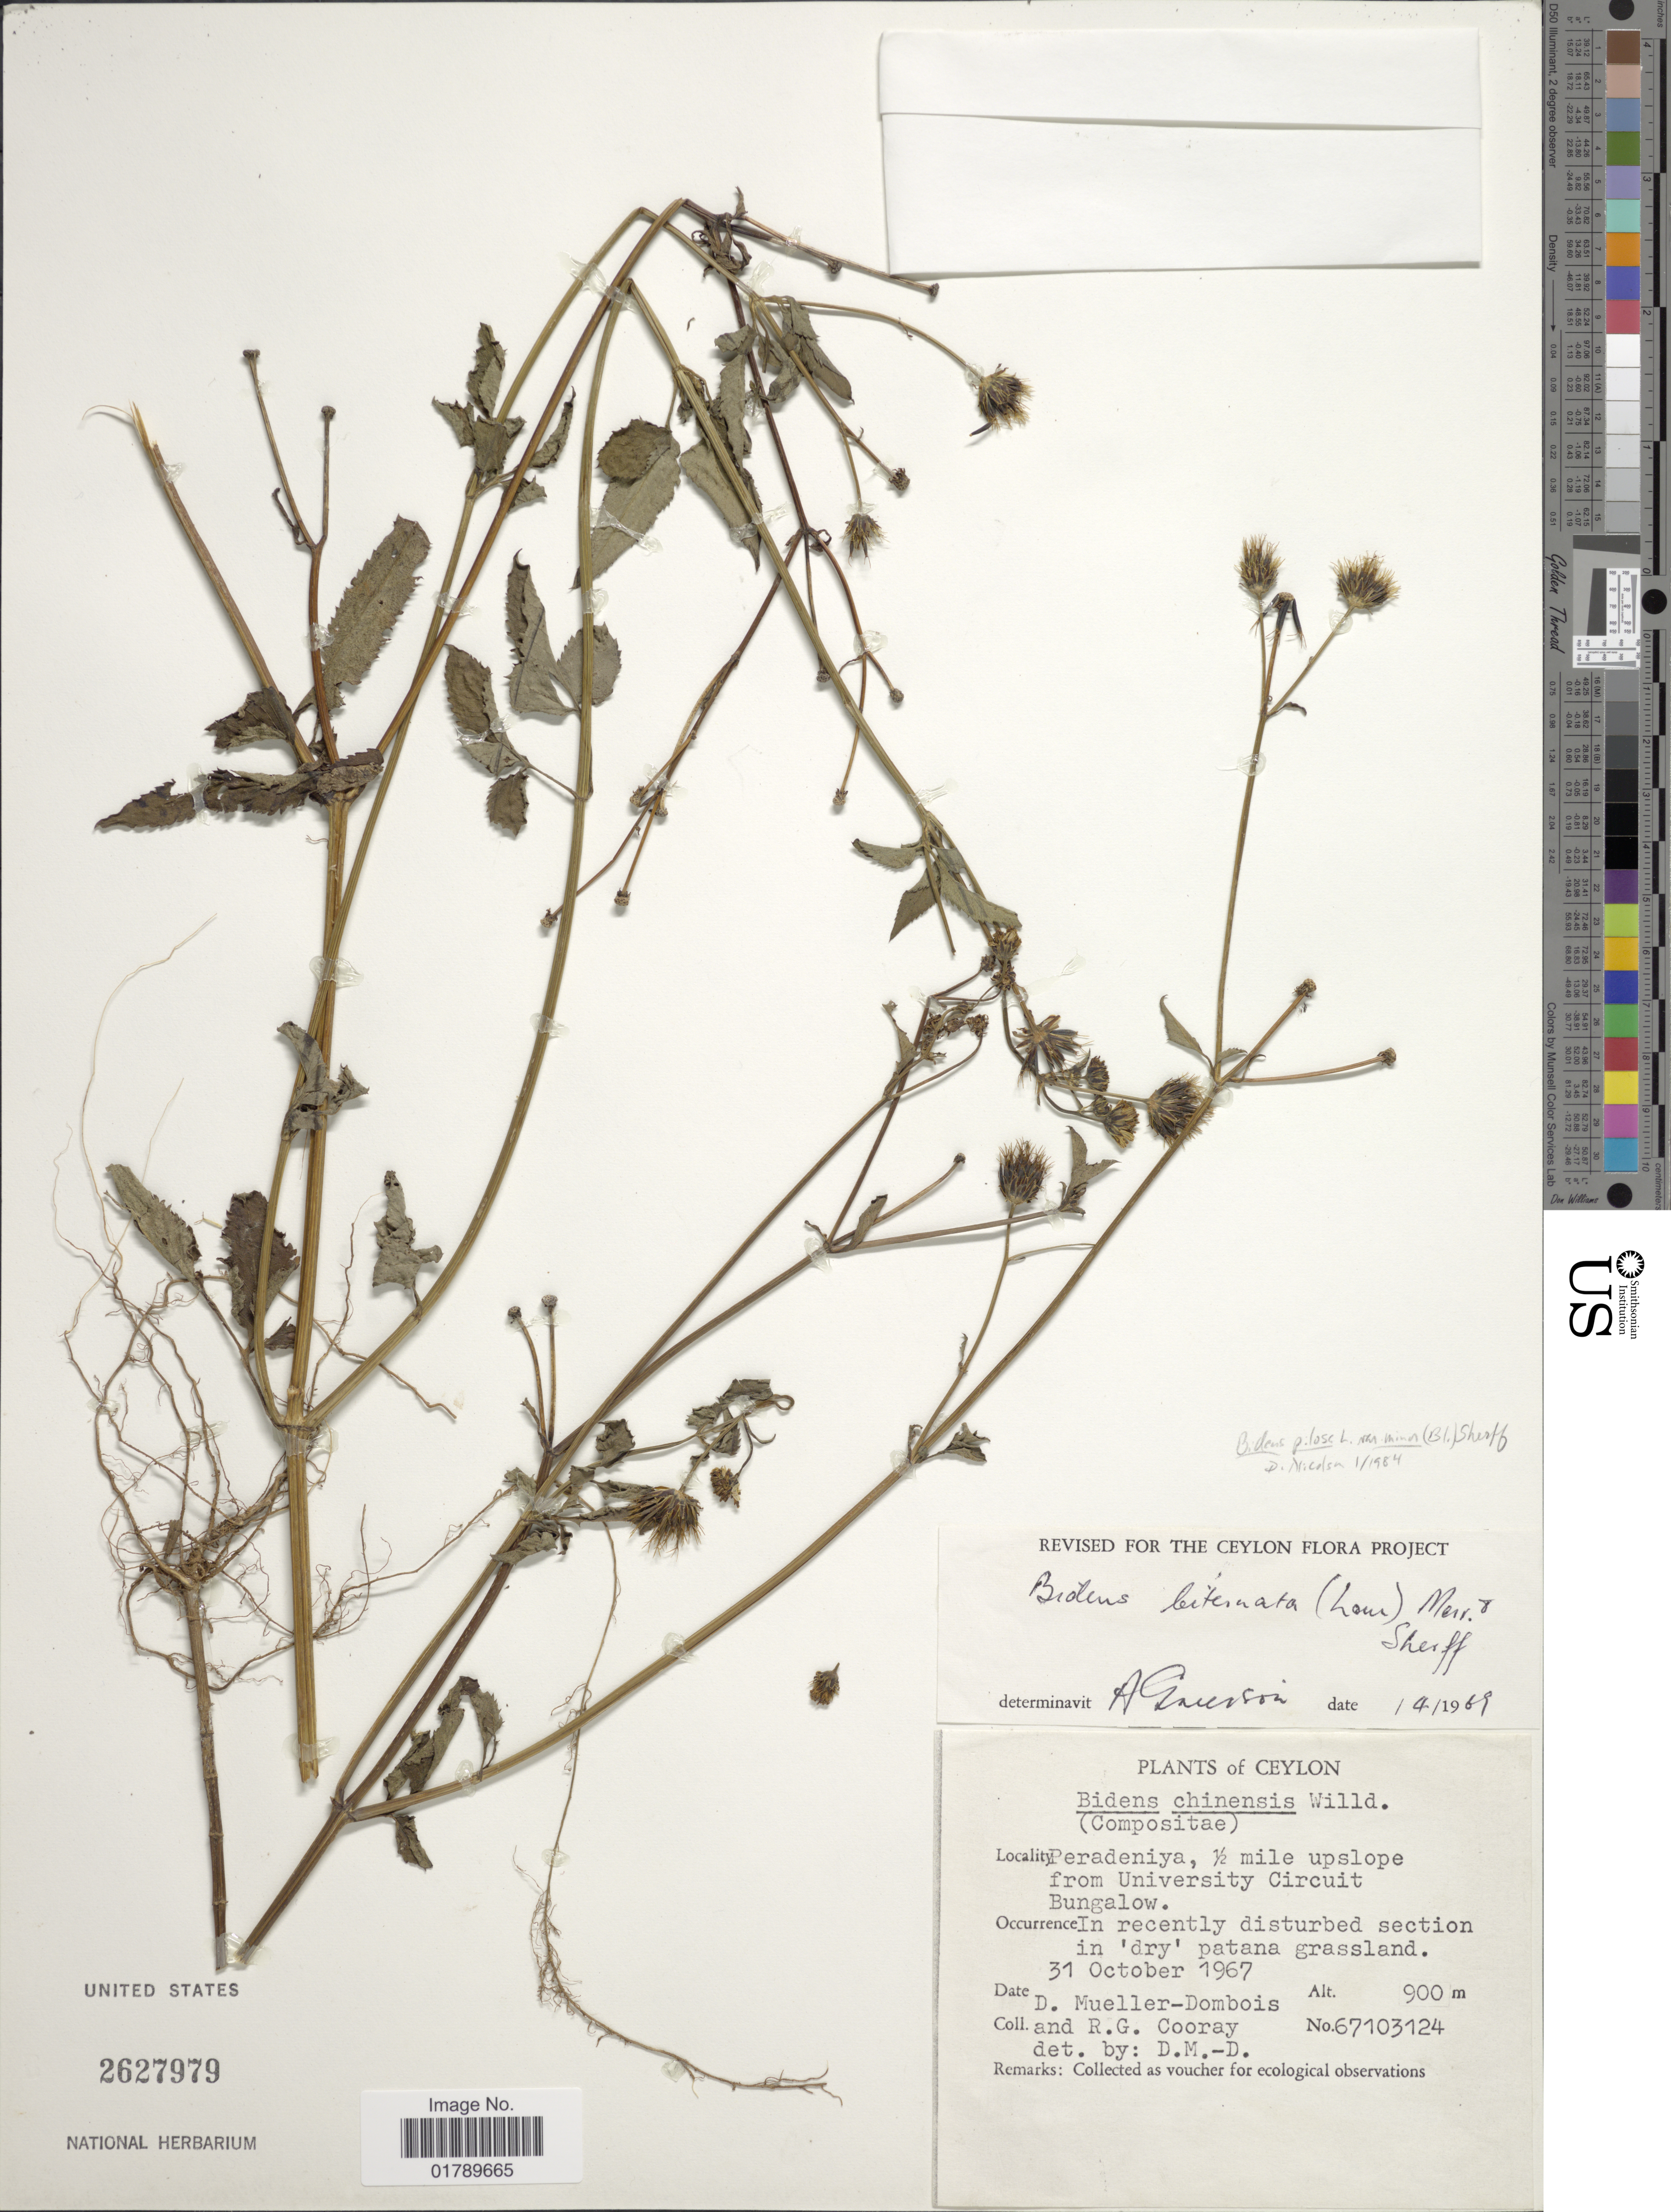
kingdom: Plantae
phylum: Tracheophyta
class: Magnoliopsida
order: Asterales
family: Asteraceae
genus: Bidens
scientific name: Bidens pilosa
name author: L.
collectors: D. Mueller-Dombois & R. Cooray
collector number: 67103124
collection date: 1967-10-31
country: Sri Lanka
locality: Ceylon. Peradeniya, 1/2 miles upslope from University Circuit Bungalow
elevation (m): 900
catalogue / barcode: US 2627979